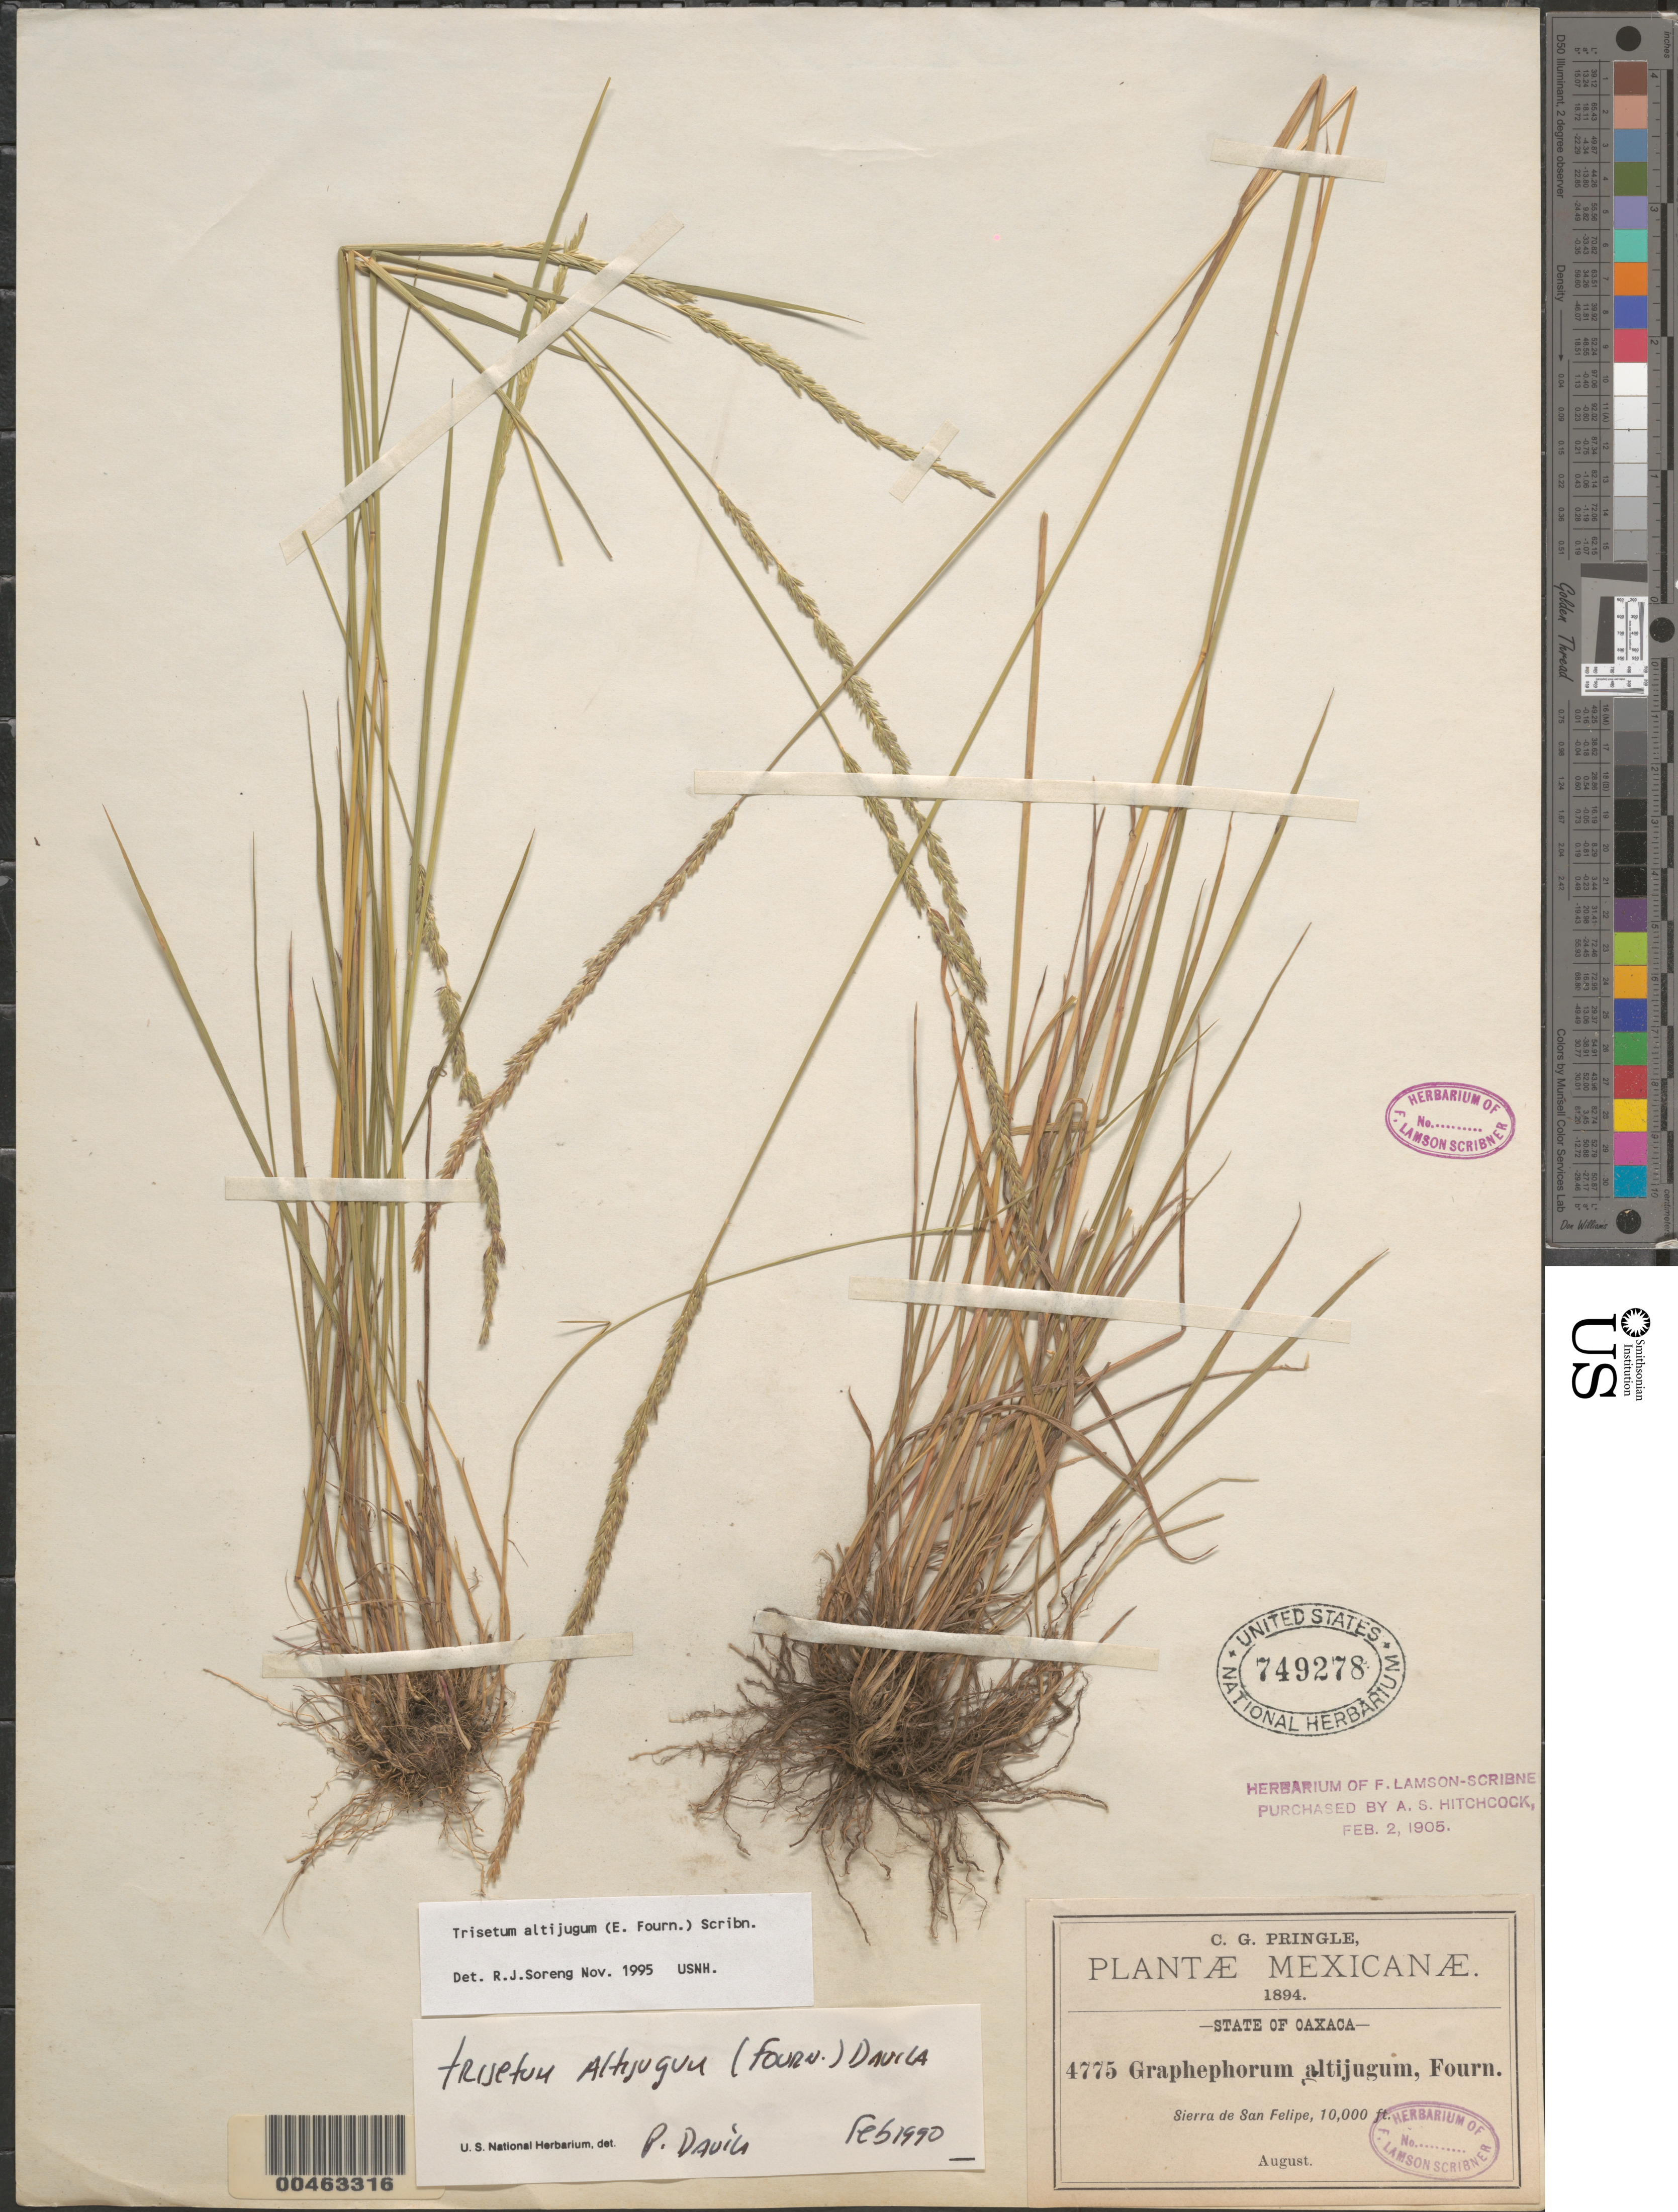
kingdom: Plantae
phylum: Tracheophyta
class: Liliopsida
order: Poales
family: Poaceae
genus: Trisetum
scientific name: Trisetum altijugum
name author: (E. Fourn.) Scribn.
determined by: Dávila, P. D.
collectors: C. G. Pringle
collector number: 4775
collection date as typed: Aug 1894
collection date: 1894-08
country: Mexico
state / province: Oaxaca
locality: Sierra de San Felipe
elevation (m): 3048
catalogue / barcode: US 749278